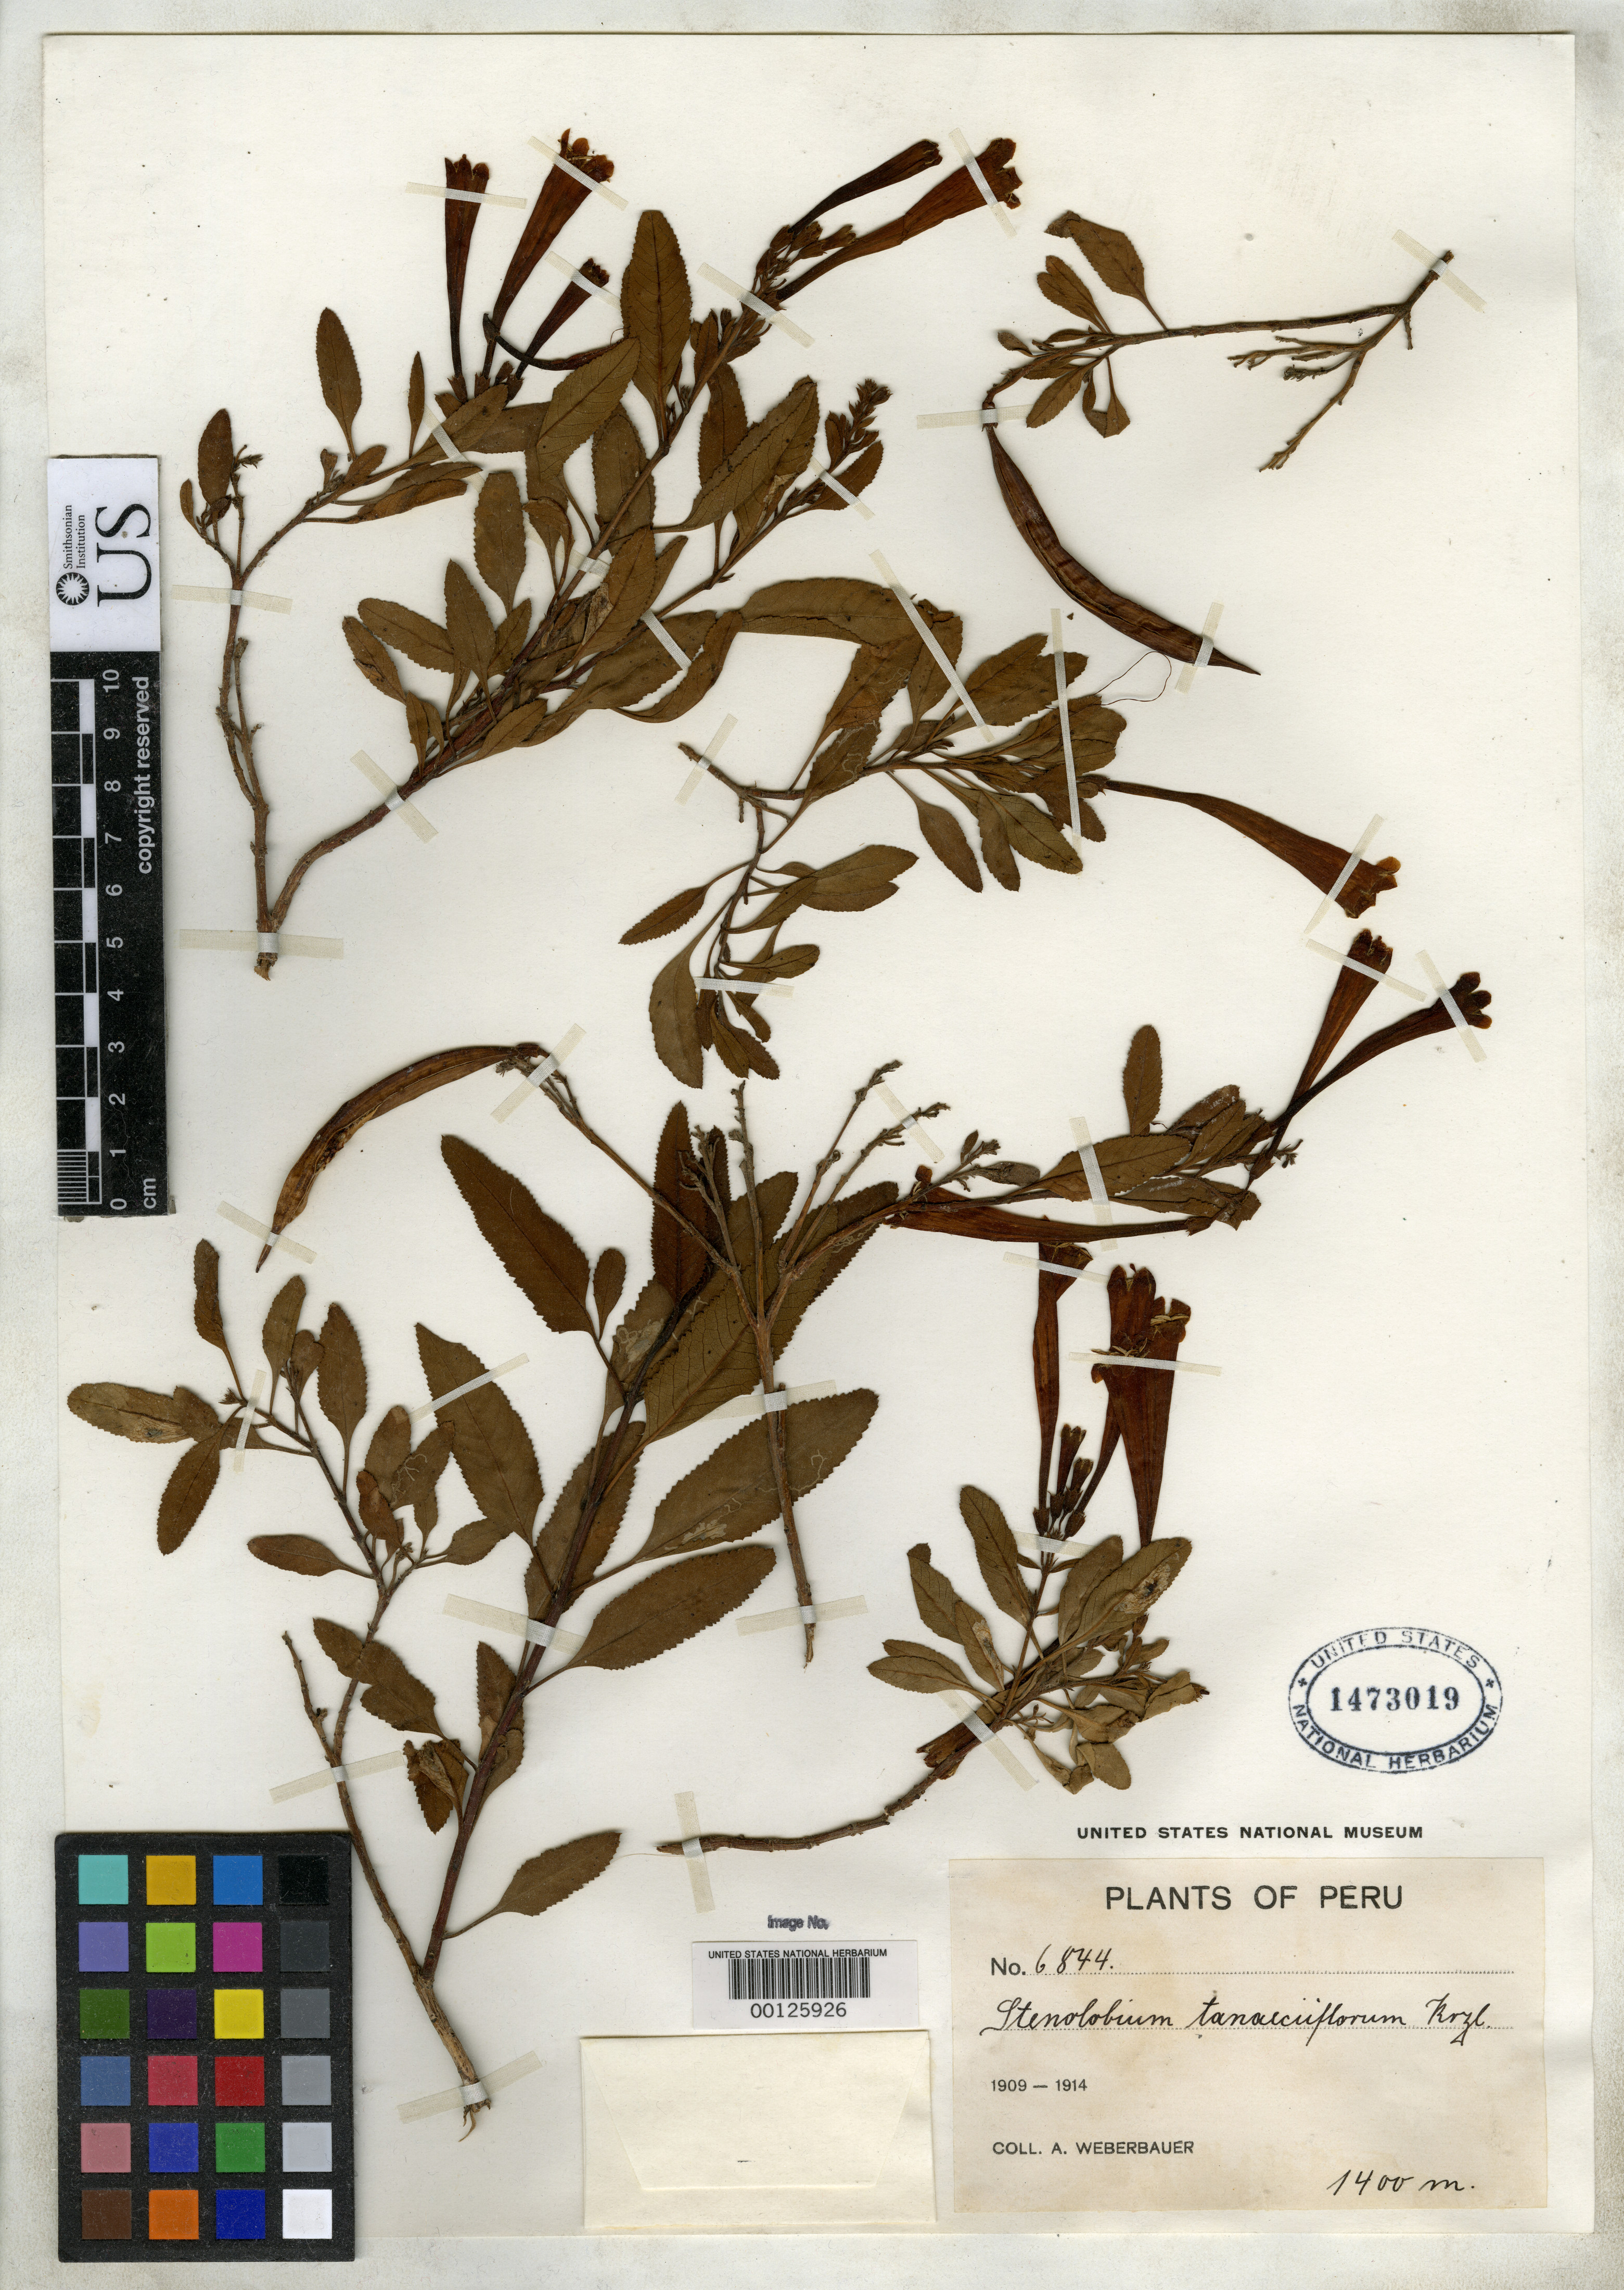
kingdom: Plantae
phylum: Tracheophyta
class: Magnoliopsida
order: Lamiales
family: Bignoniaceae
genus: Stenolobium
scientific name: Stenolobium tanaeciiflorum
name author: Kraenzl.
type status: Isotype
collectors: A. Weberbauer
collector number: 6844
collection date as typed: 1909 to -- --- 1914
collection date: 1909/1914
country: Peru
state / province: San Martín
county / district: Mariscal Cáceres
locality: Rio Huallaga, margen Derecha del; Balsa Probana; dtto. Tocache Nuevo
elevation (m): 1400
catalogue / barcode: US 1473019